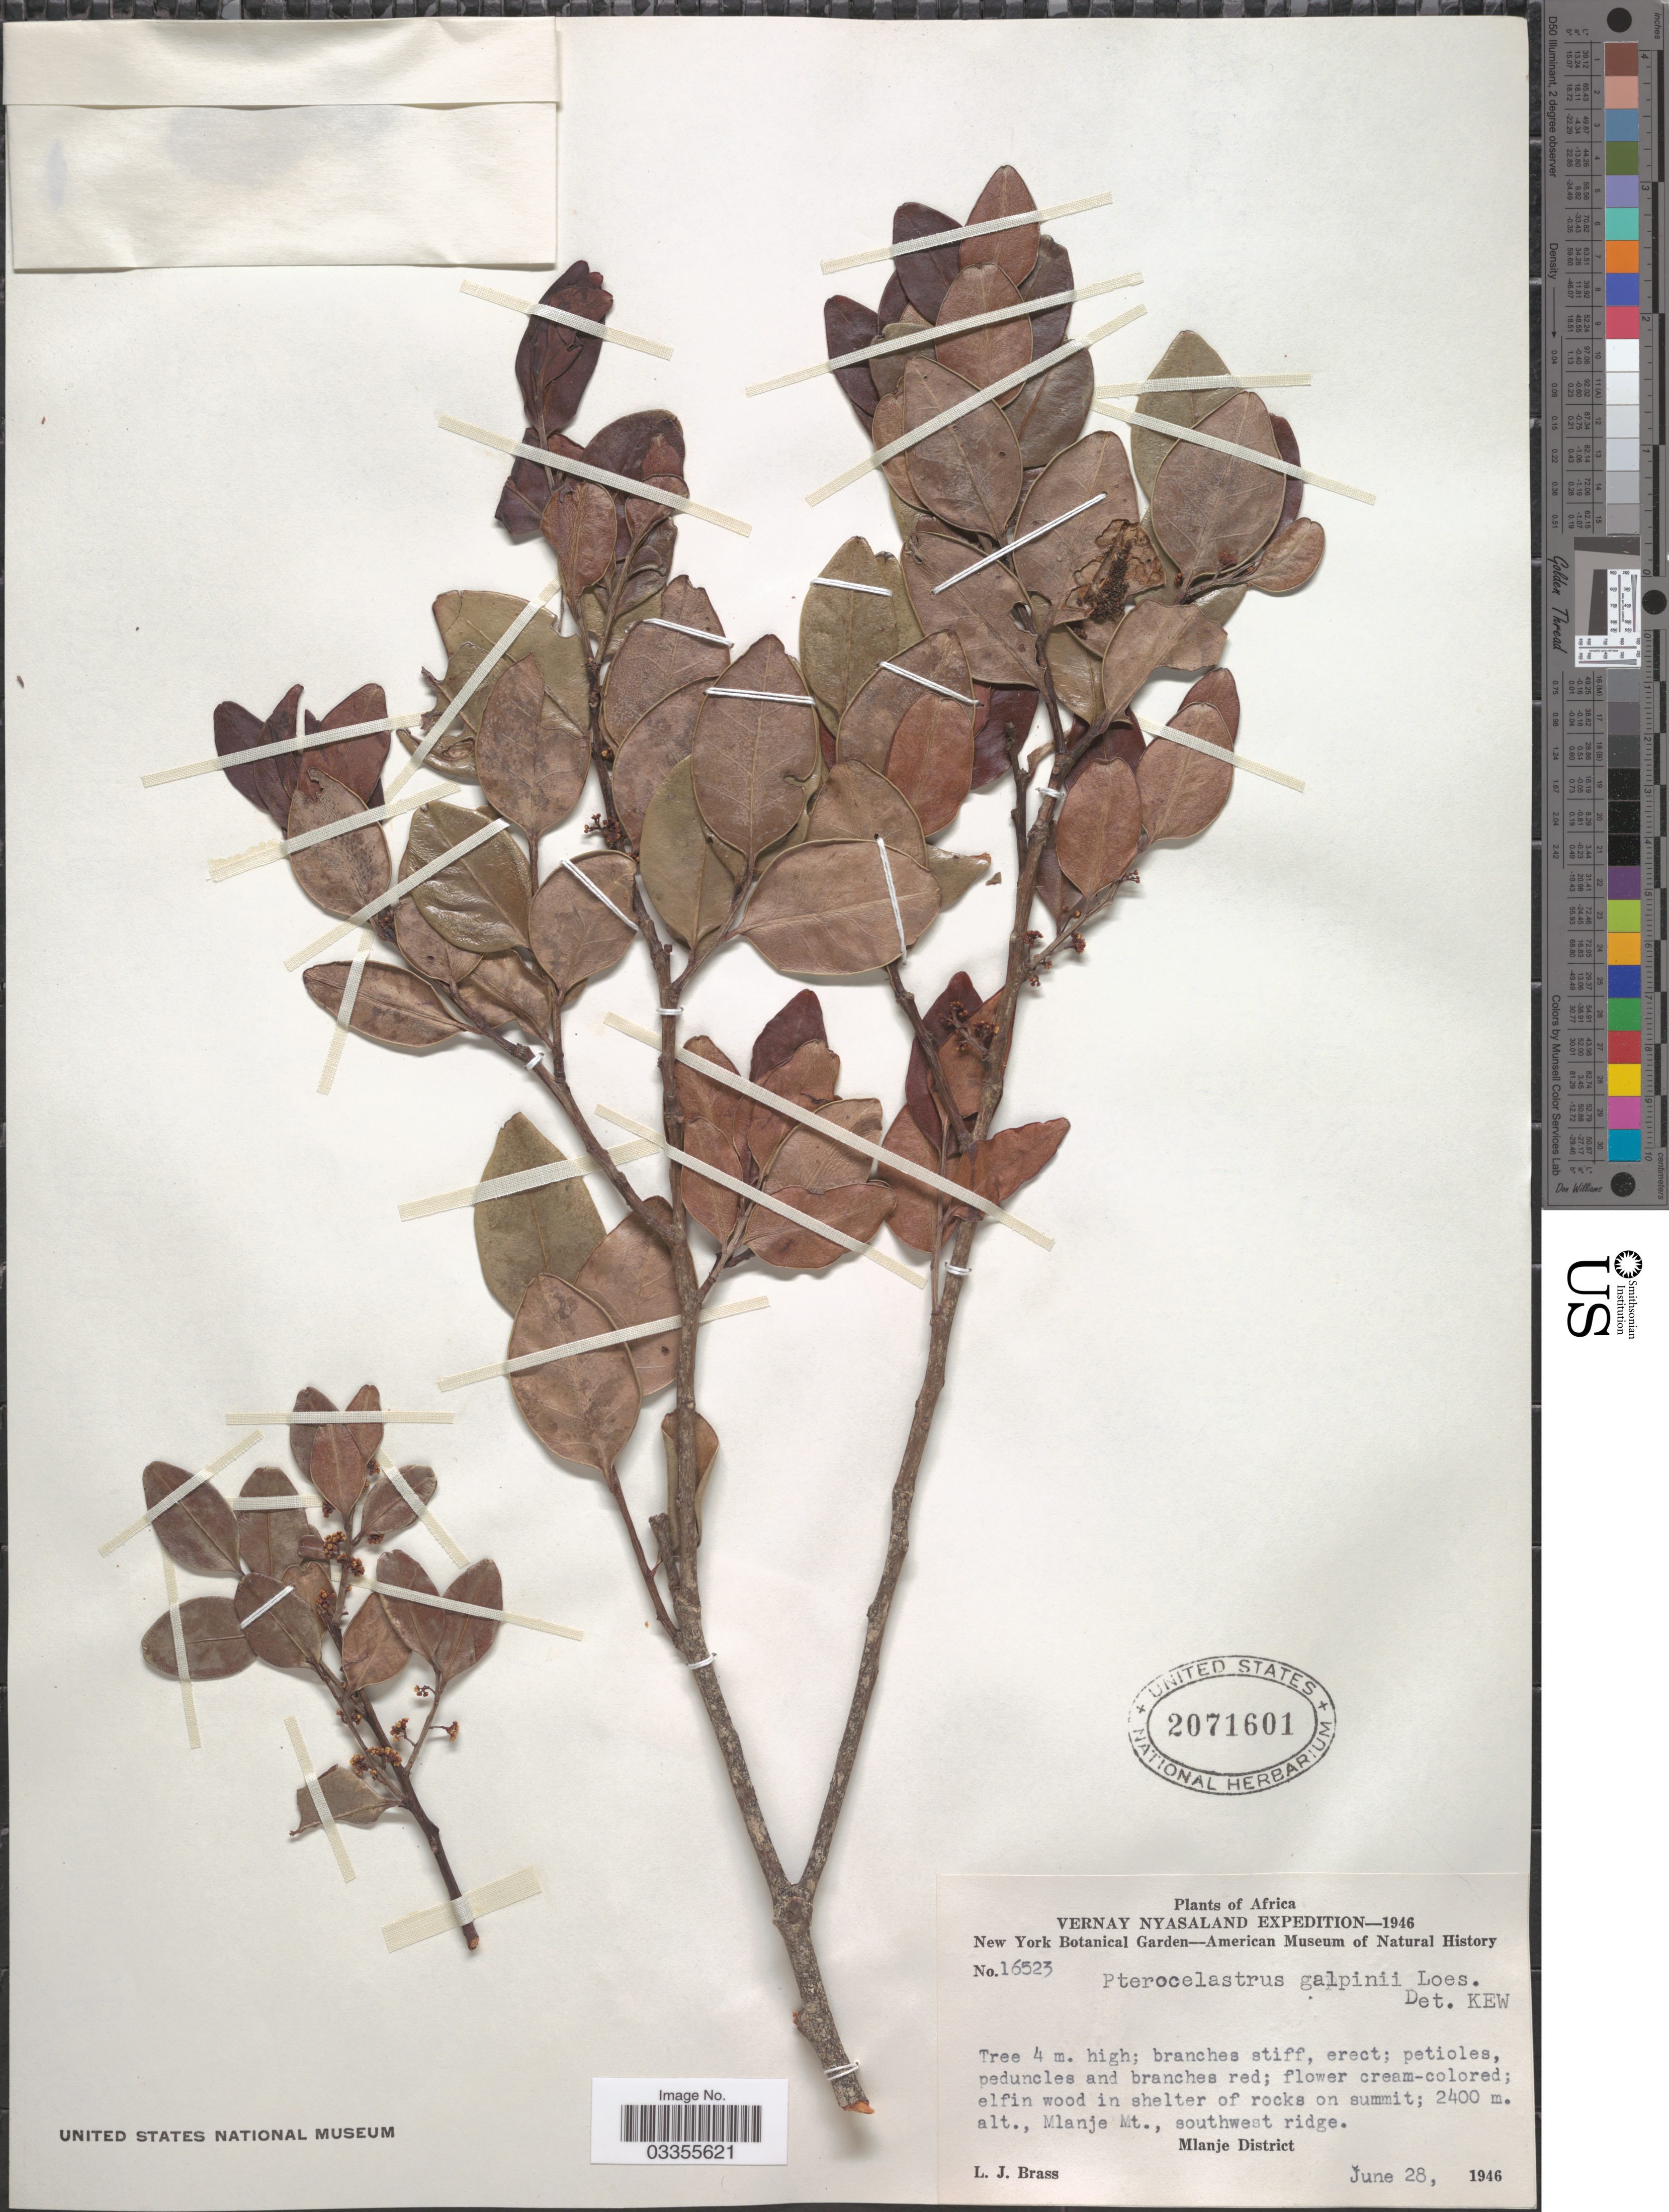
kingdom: Plantae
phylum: Tracheophyta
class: Magnoliopsida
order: Celastrales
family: Celastraceae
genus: Pterocelastrus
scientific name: Pterocelastrus echinatus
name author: N.E. Br.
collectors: L. J. Brass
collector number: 16523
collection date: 1946-06-28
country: Malawi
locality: Vernay Nyasaland. Mlanje Mt., southwest ridge. Mlanje District.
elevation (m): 2400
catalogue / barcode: US 2071601